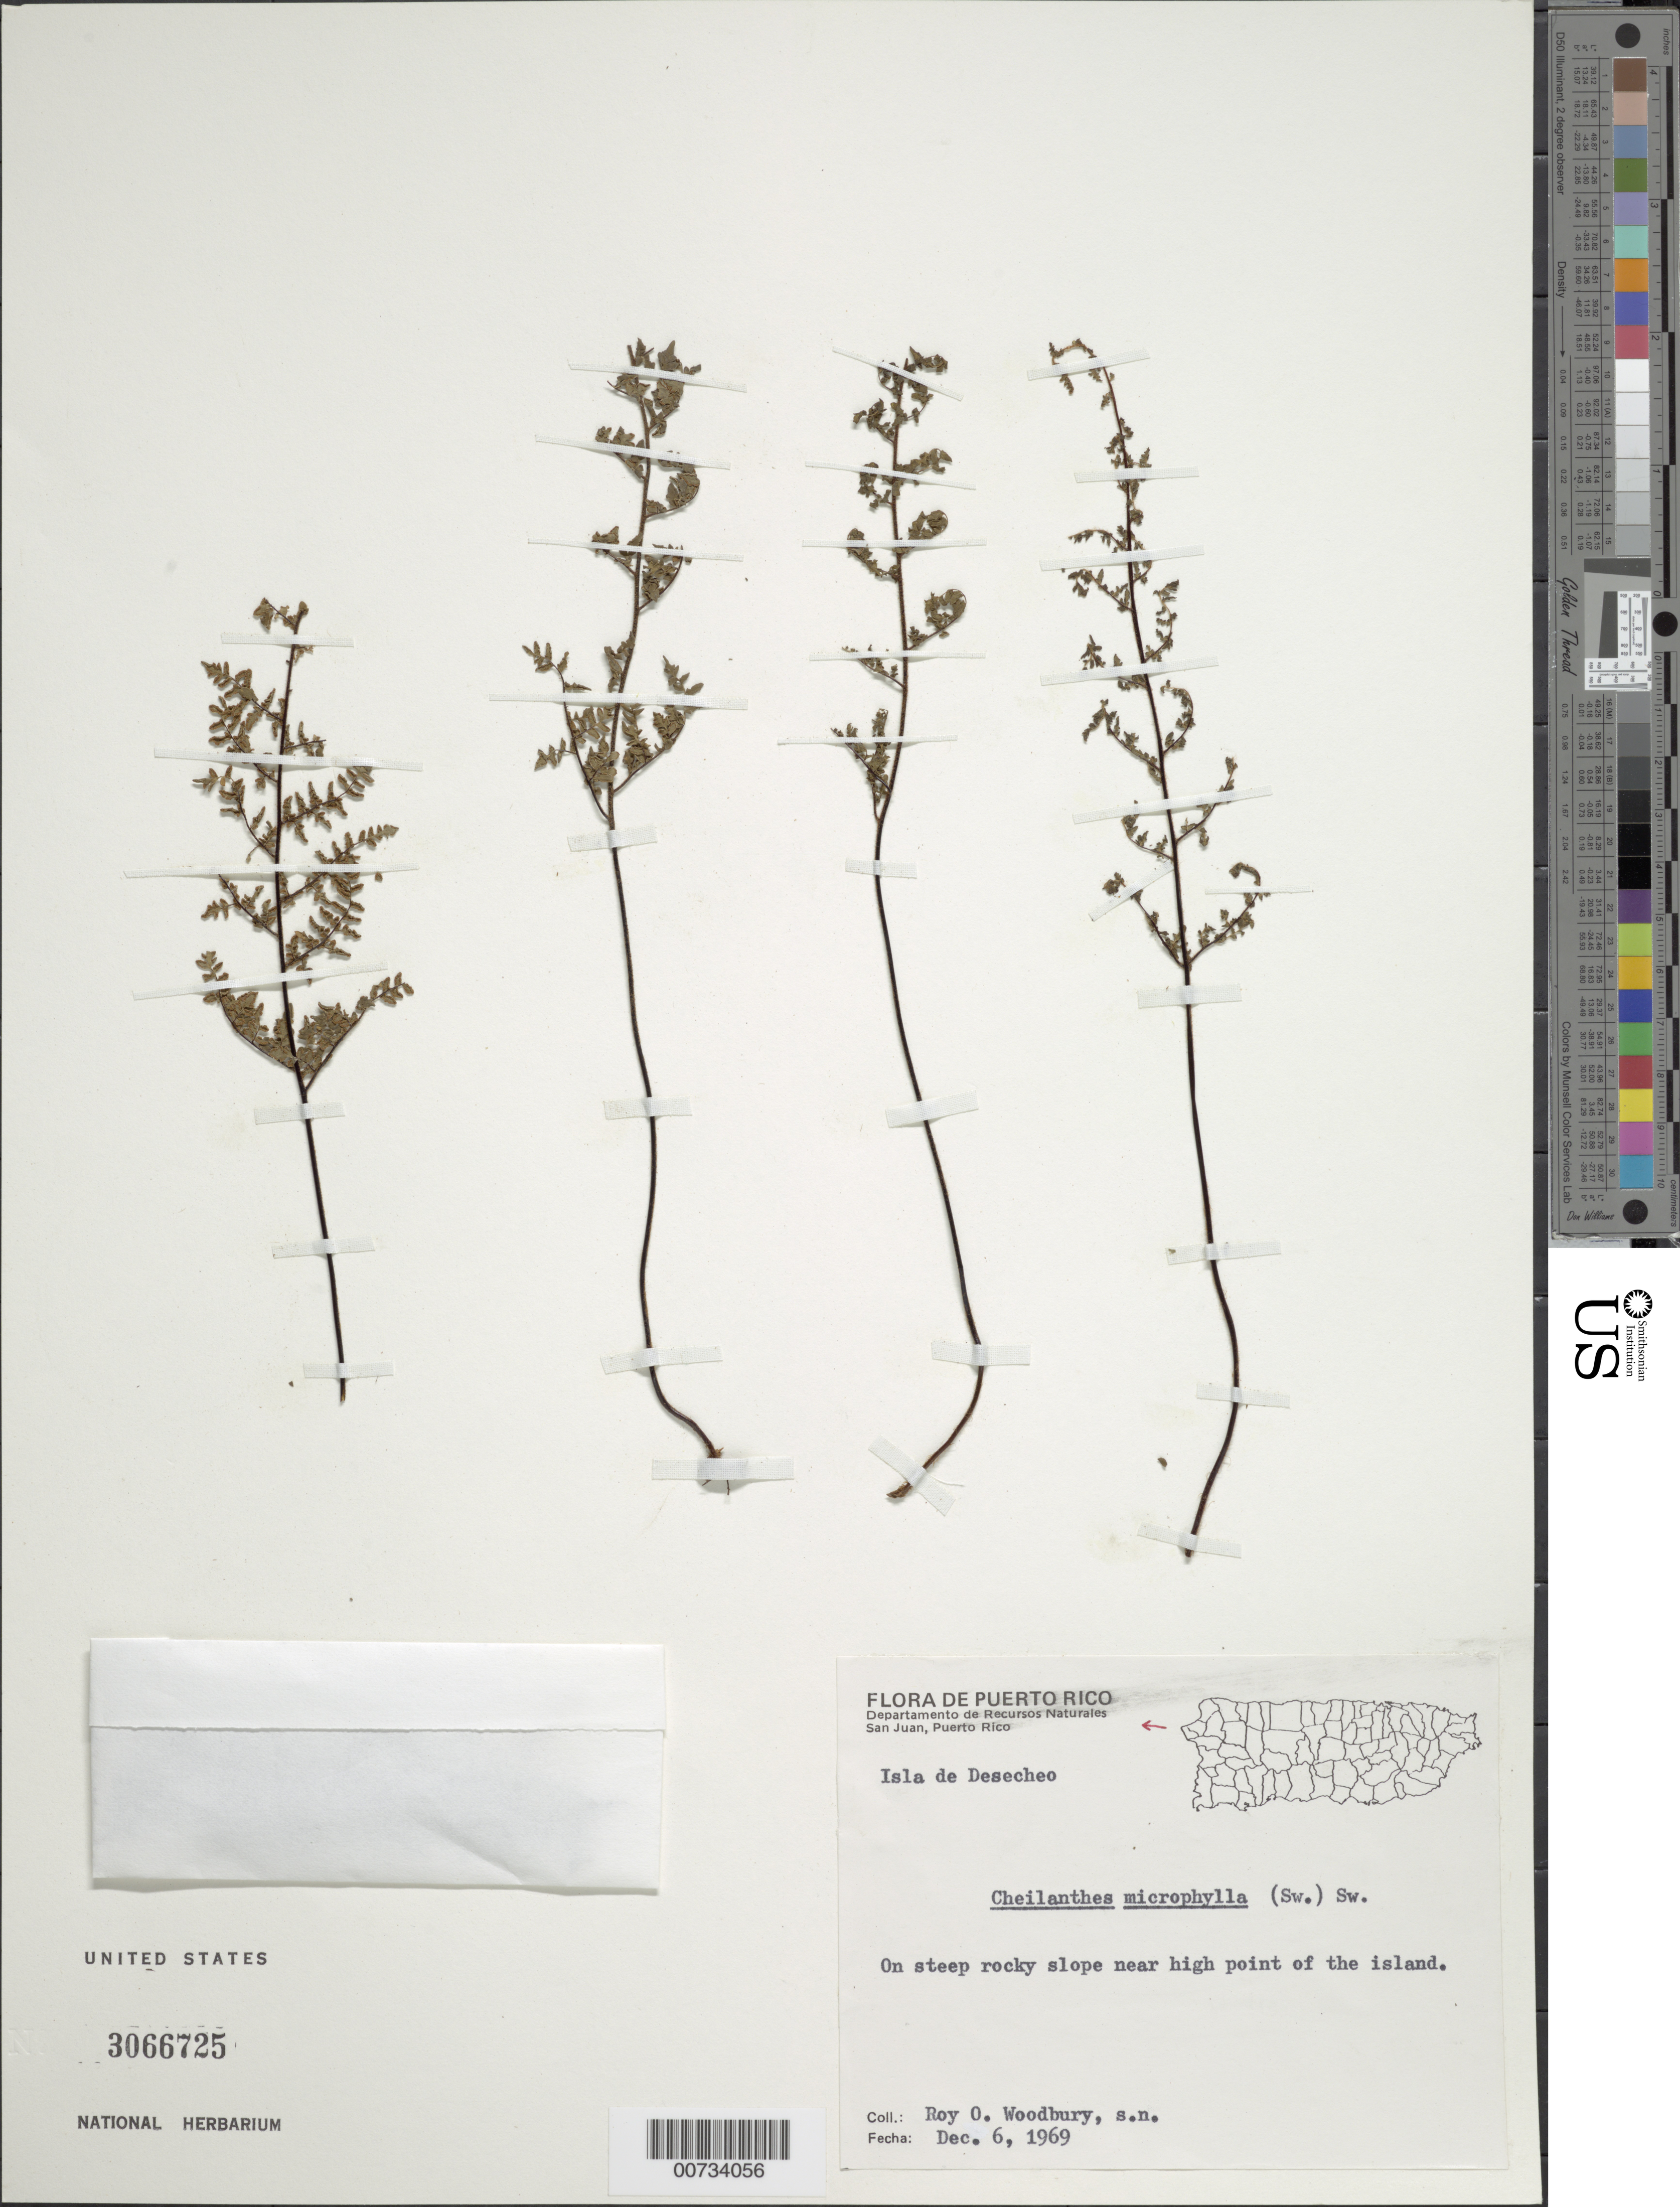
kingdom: Plantae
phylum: Tracheophyta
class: Polypodiopsida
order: Polypodiales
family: Pteridaceae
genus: Myriopteris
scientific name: Myriopteris microphylla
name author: (Sw.) Grusz & Windham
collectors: R. O. Woodbury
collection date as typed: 06 Dec 1969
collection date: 1969-12-06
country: Puerto Rico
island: Desecheo I.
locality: Desecheo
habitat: On steep rocky slope near high point of the island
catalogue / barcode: US 3066725